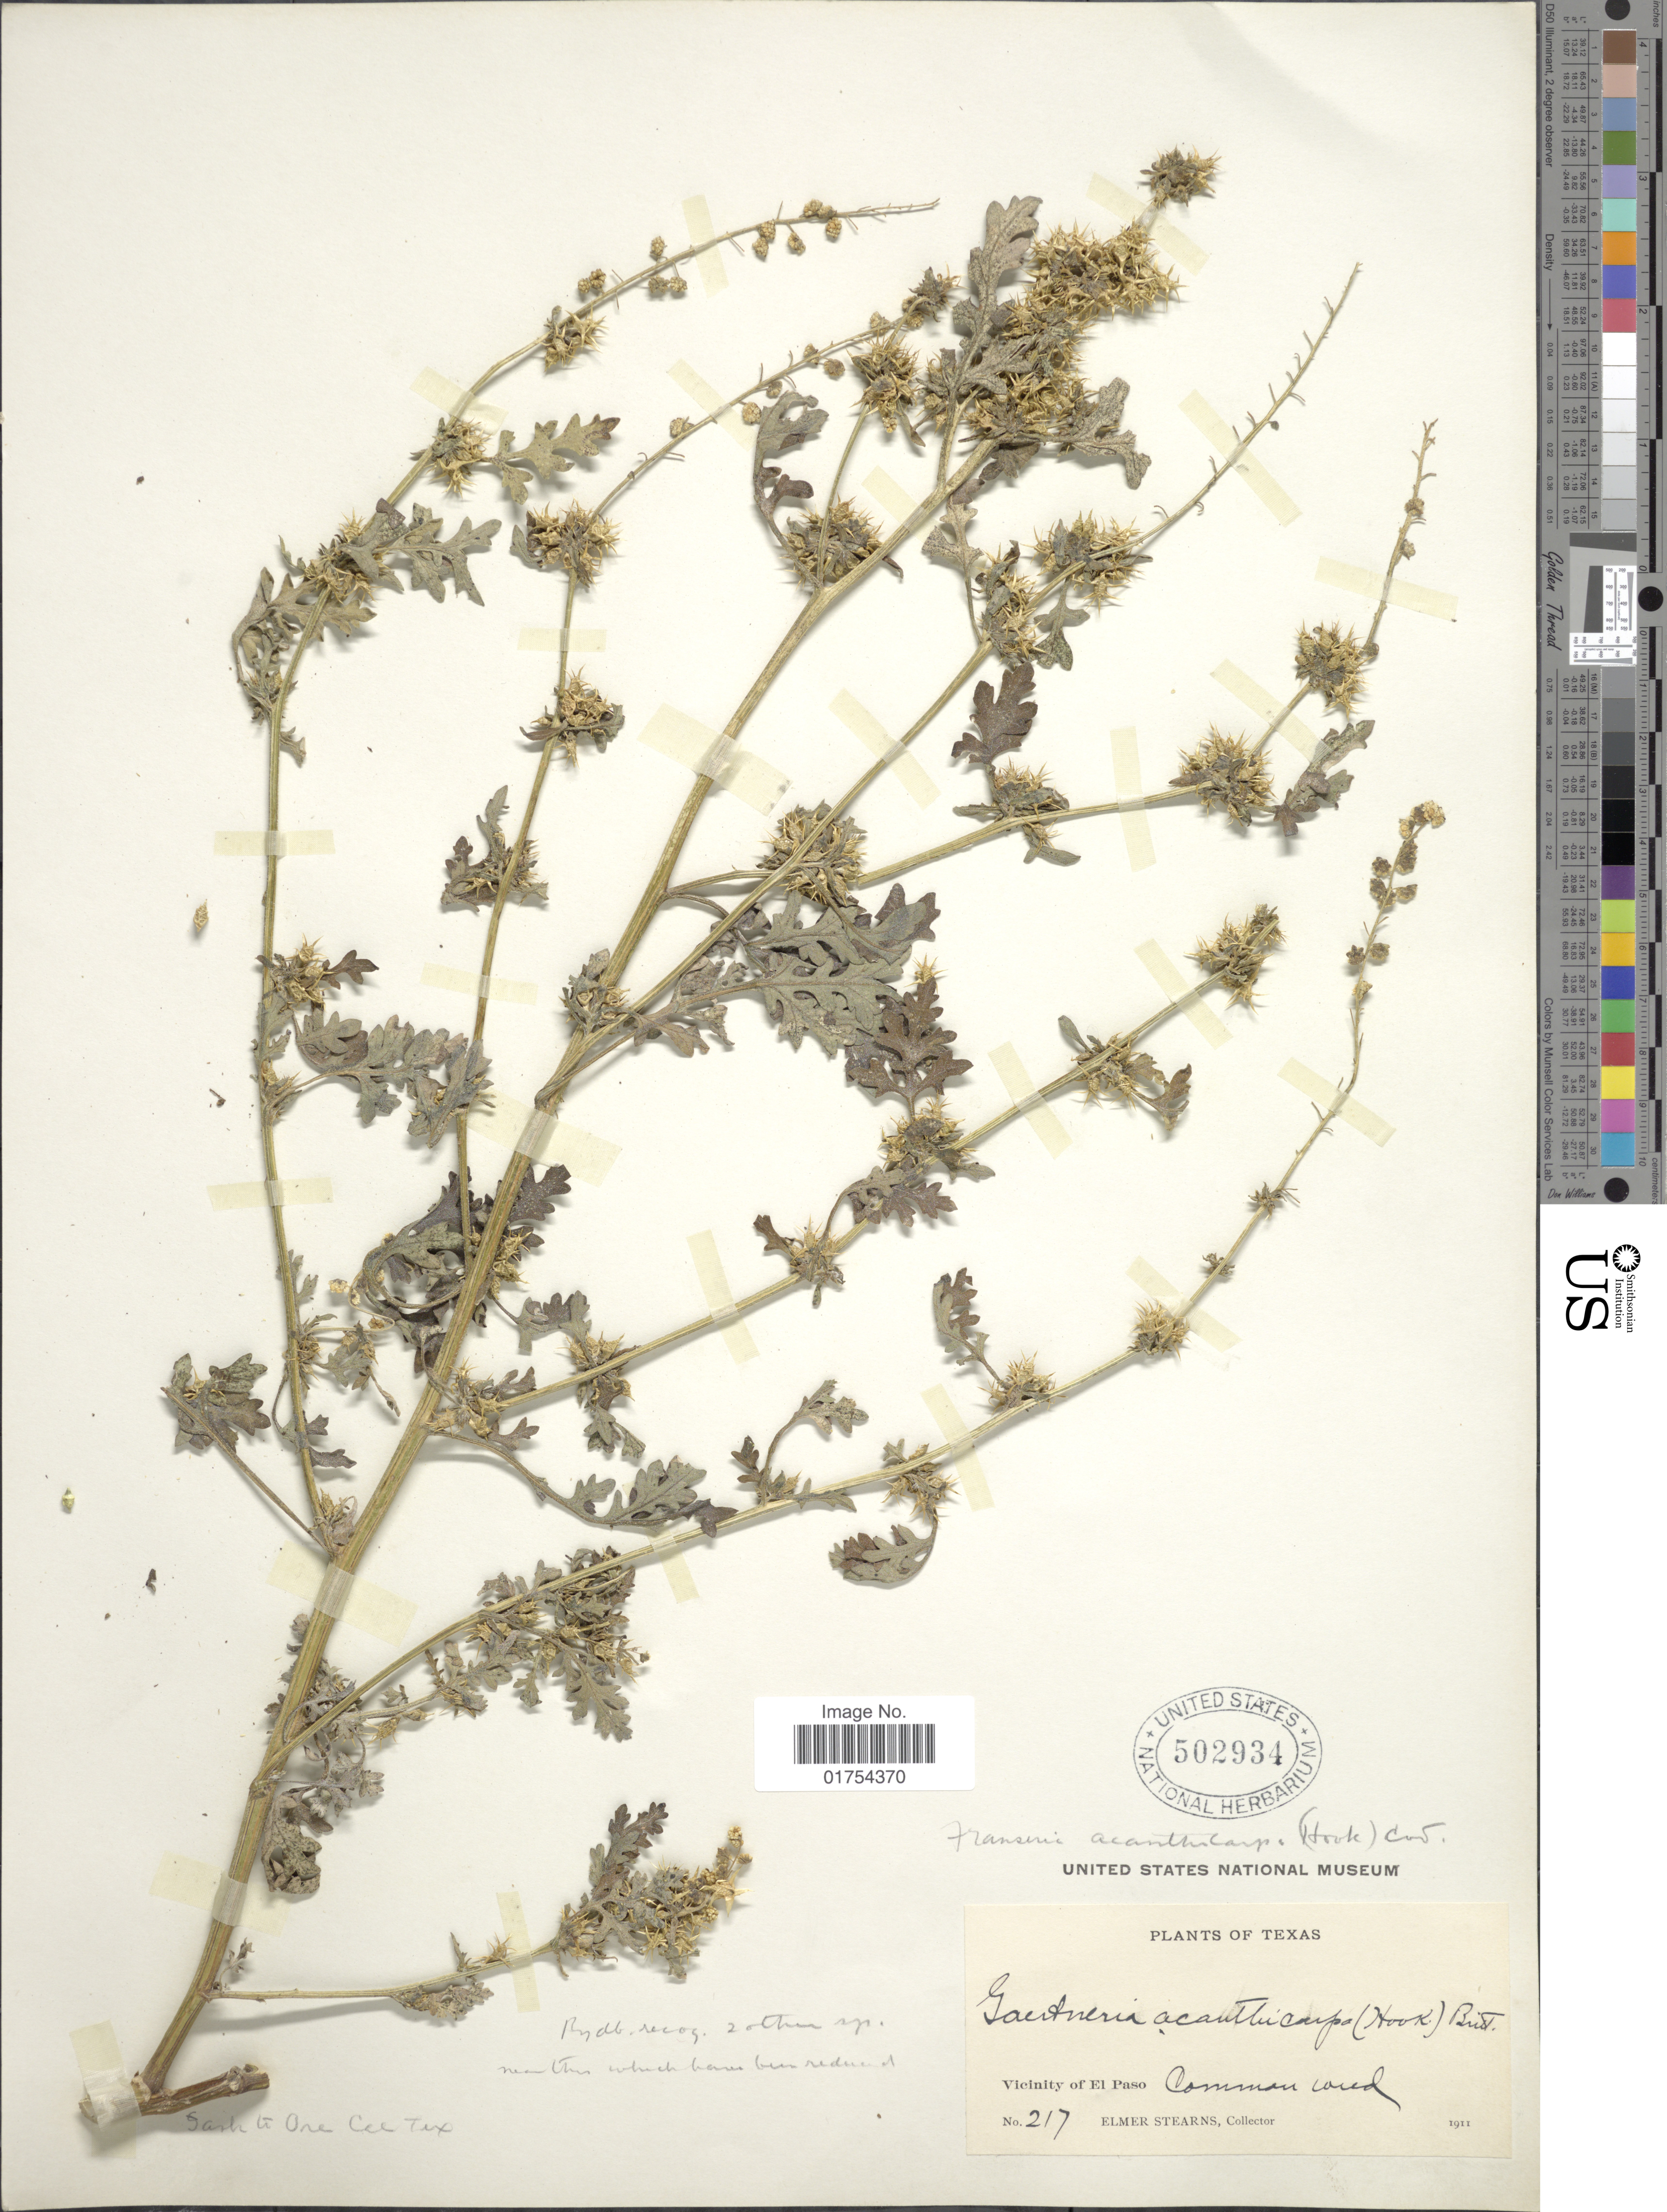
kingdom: Plantae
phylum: Tracheophyta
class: Magnoliopsida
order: Asterales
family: Asteraceae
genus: Franseria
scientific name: Franseria acanthicarpa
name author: Coville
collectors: E. Stearns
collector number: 217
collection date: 1911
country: United States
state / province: Texas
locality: Vicinity of El Paso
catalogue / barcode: US 502934